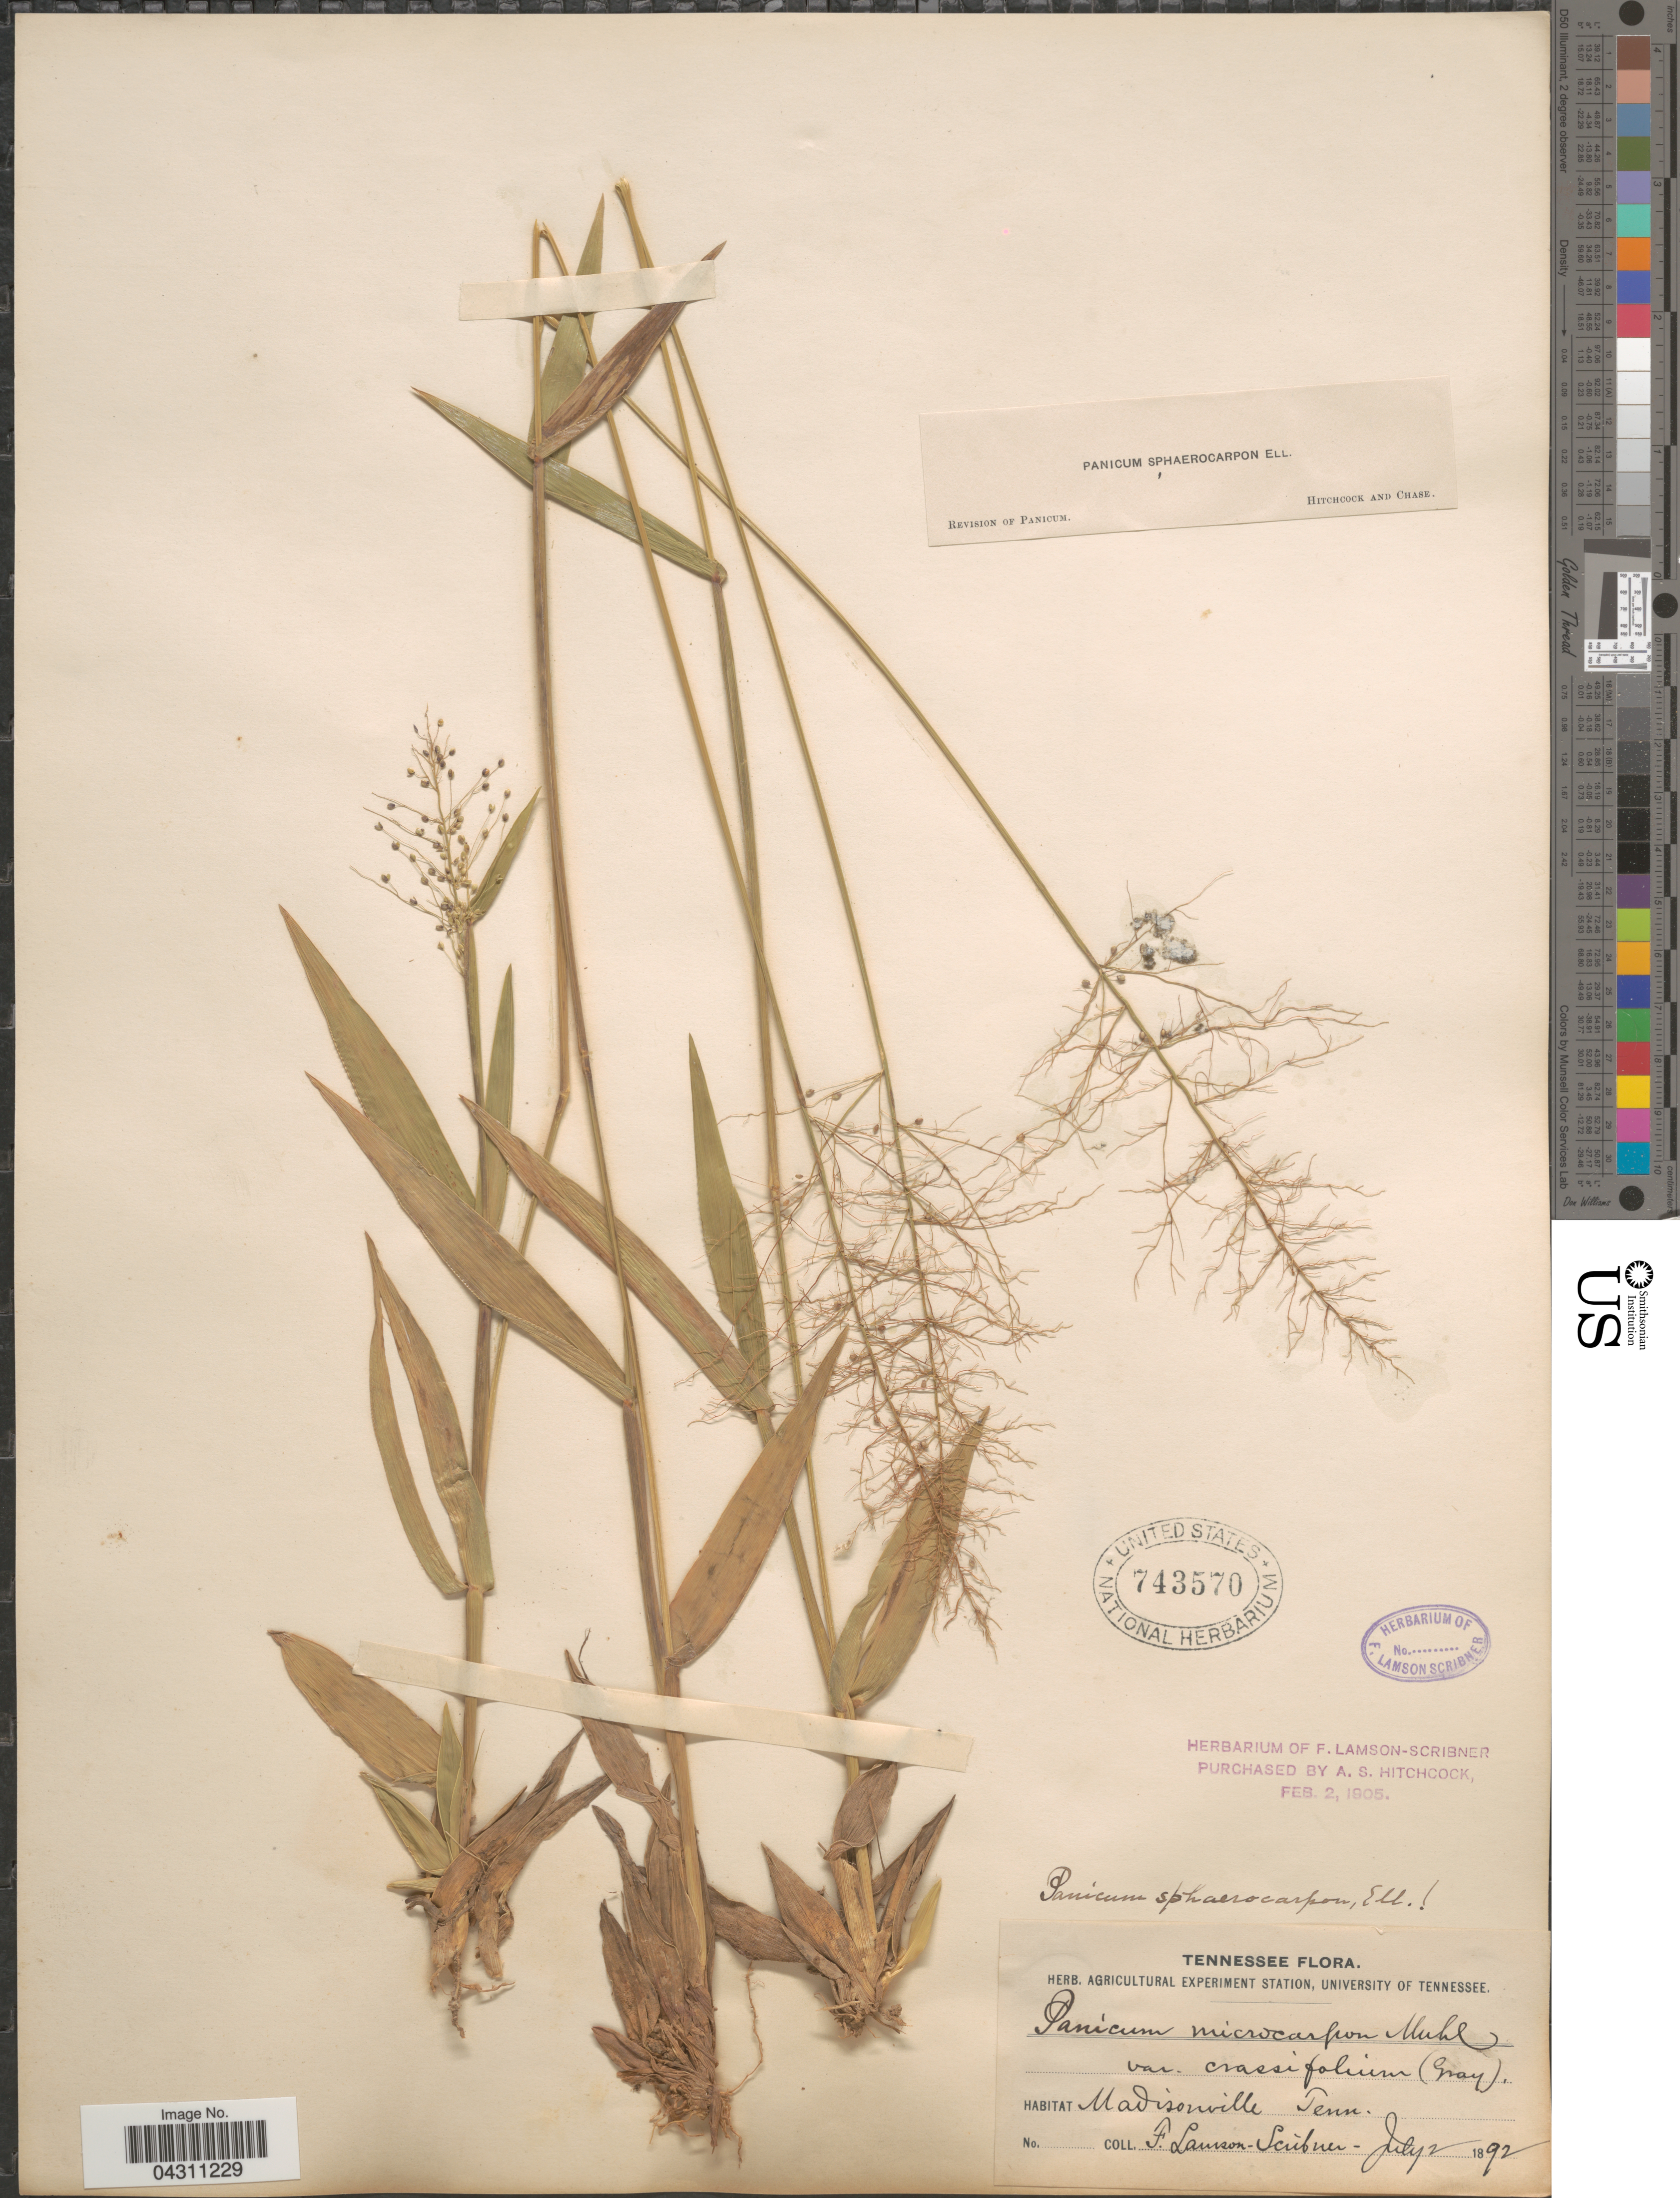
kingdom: Plantae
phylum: Tracheophyta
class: Liliopsida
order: Poales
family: Poaceae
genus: Dichanthelium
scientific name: Dichanthelium sphaerocarpon var. sphaerocarpon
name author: (Elliott) Gould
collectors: F. Lamson-Scribner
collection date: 1892-07-02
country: United States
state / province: Tennessee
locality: Madisonville.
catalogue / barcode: US 743570